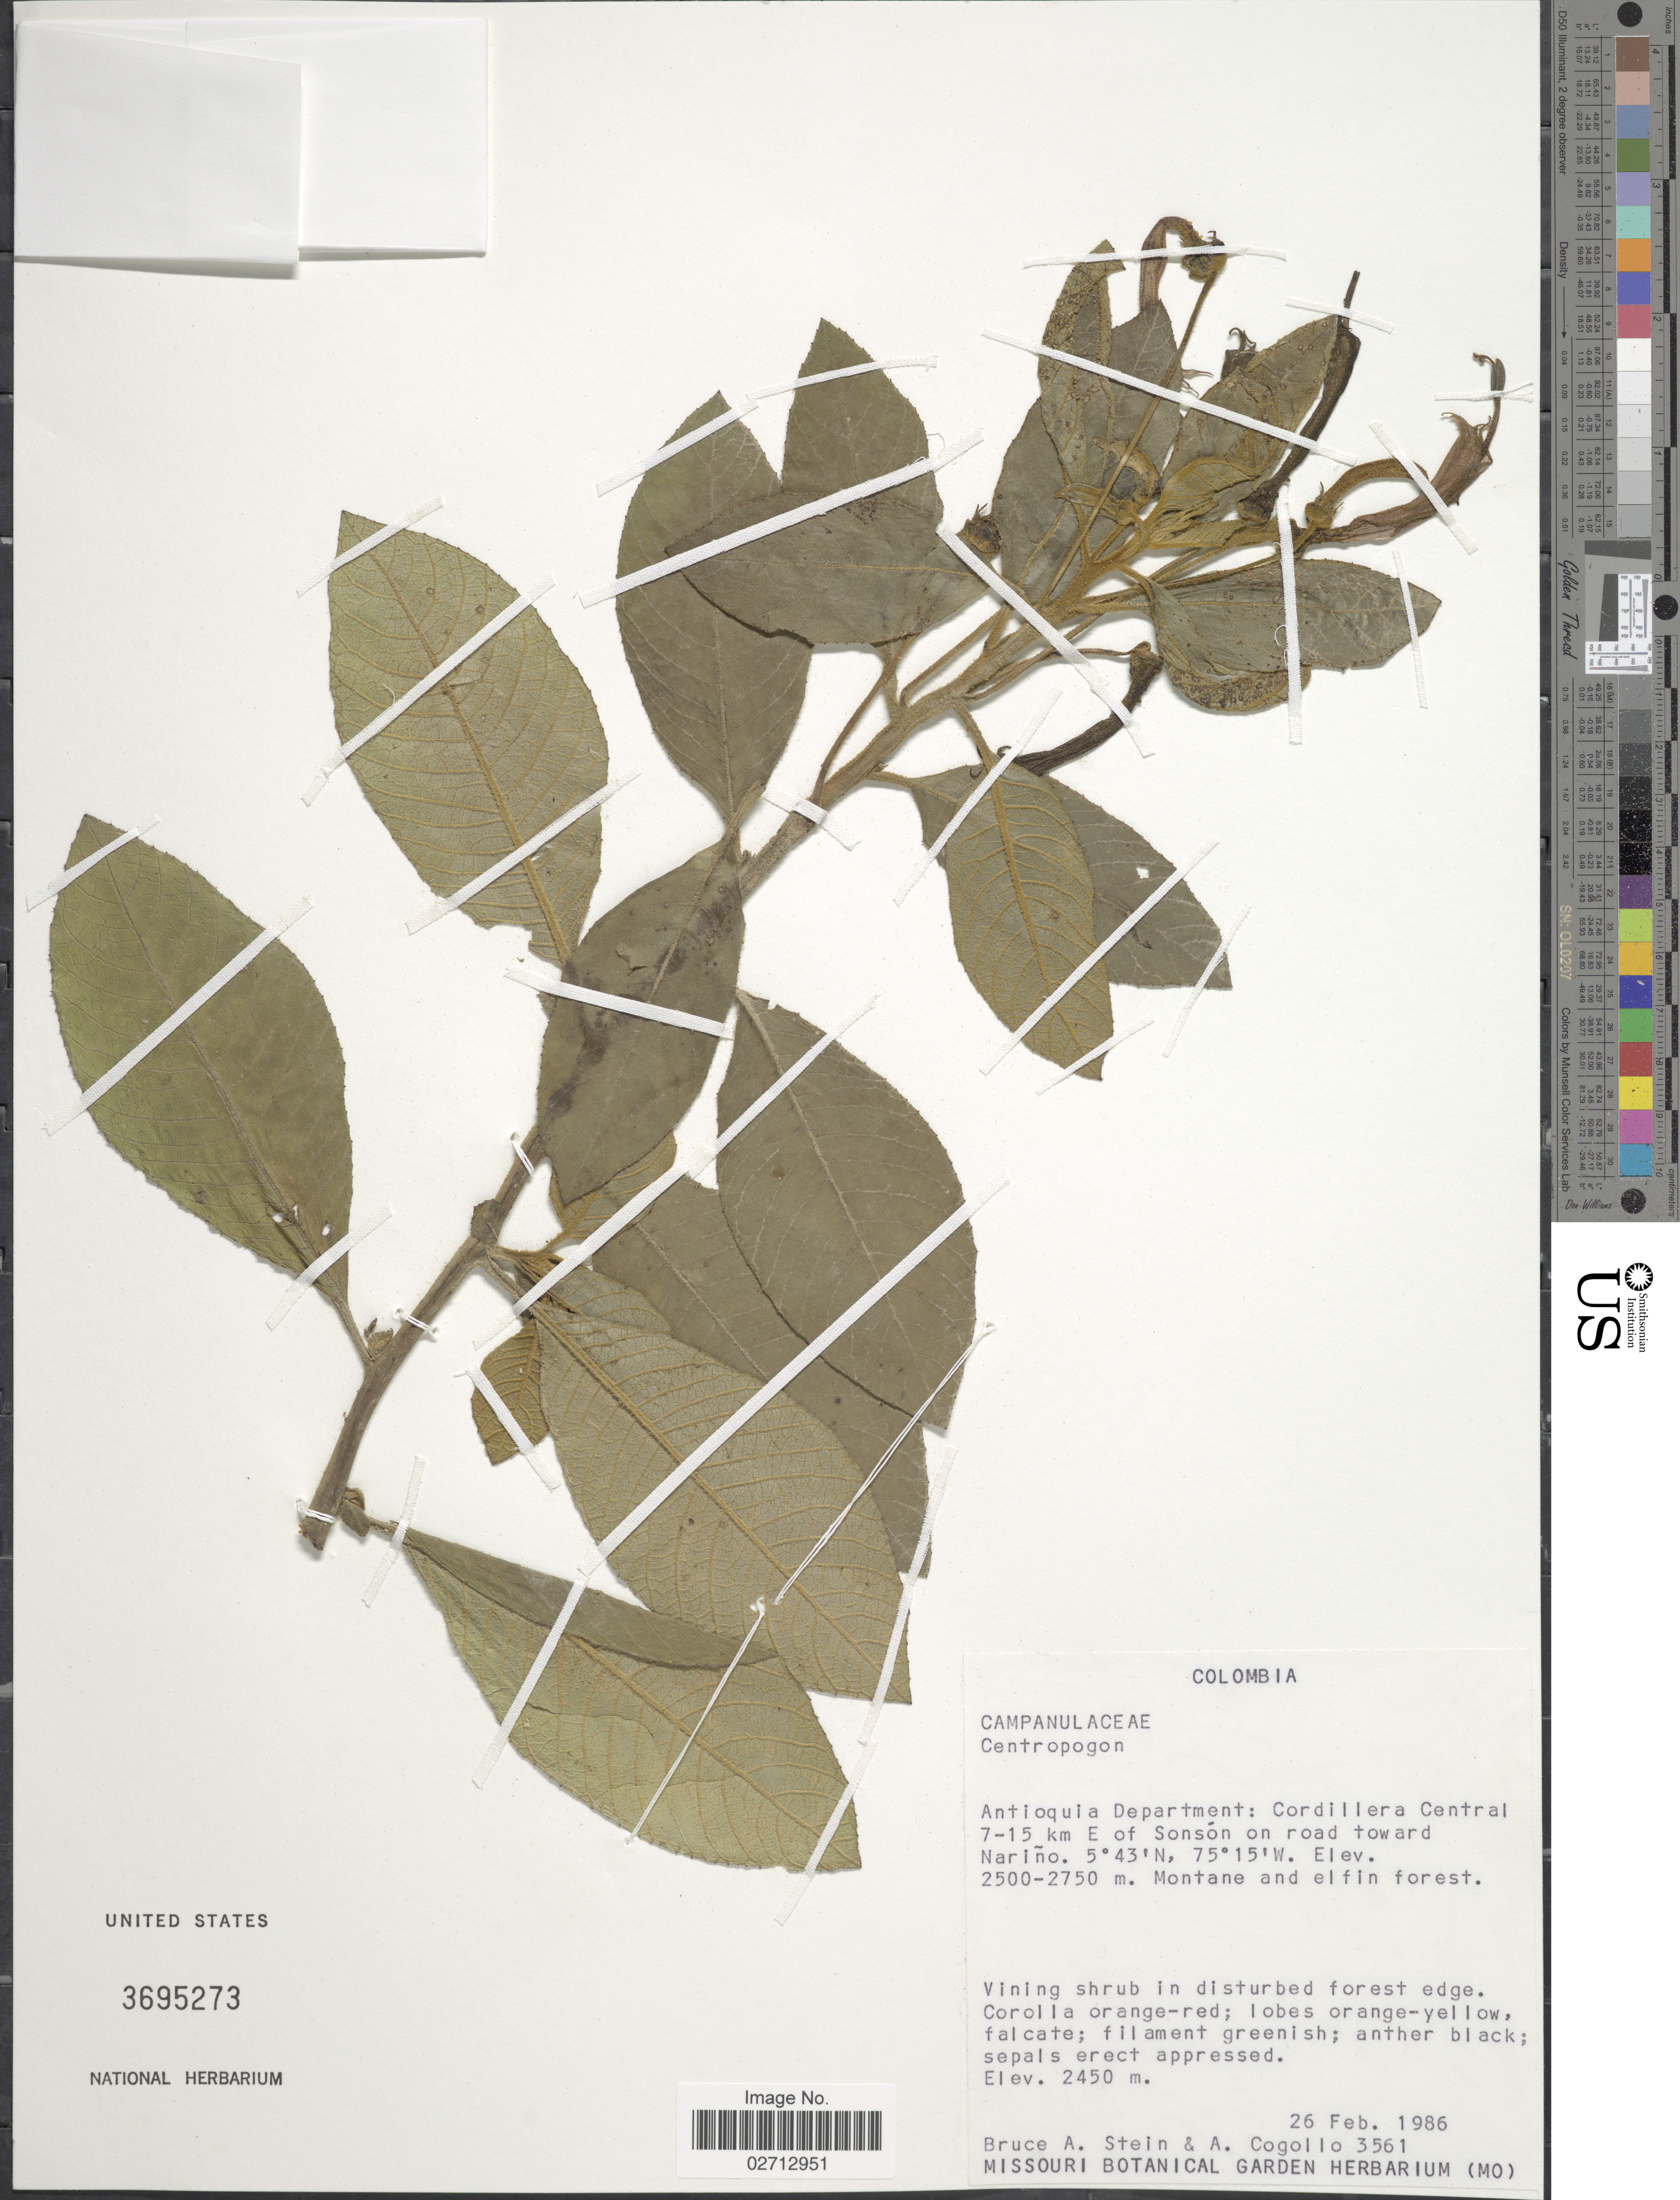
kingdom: Plantae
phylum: Tracheophyta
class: Magnoliopsida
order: Asterales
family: Campanulaceae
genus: Centropogon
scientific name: Centropogon sp.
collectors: B. A. Stein & A. Cogollo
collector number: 3561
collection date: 1986-02-26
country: Colombia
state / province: Antioquia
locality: Cordillera Central 7-15 km E of Sonson on road toward Narino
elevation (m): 2500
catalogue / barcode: US 3695273